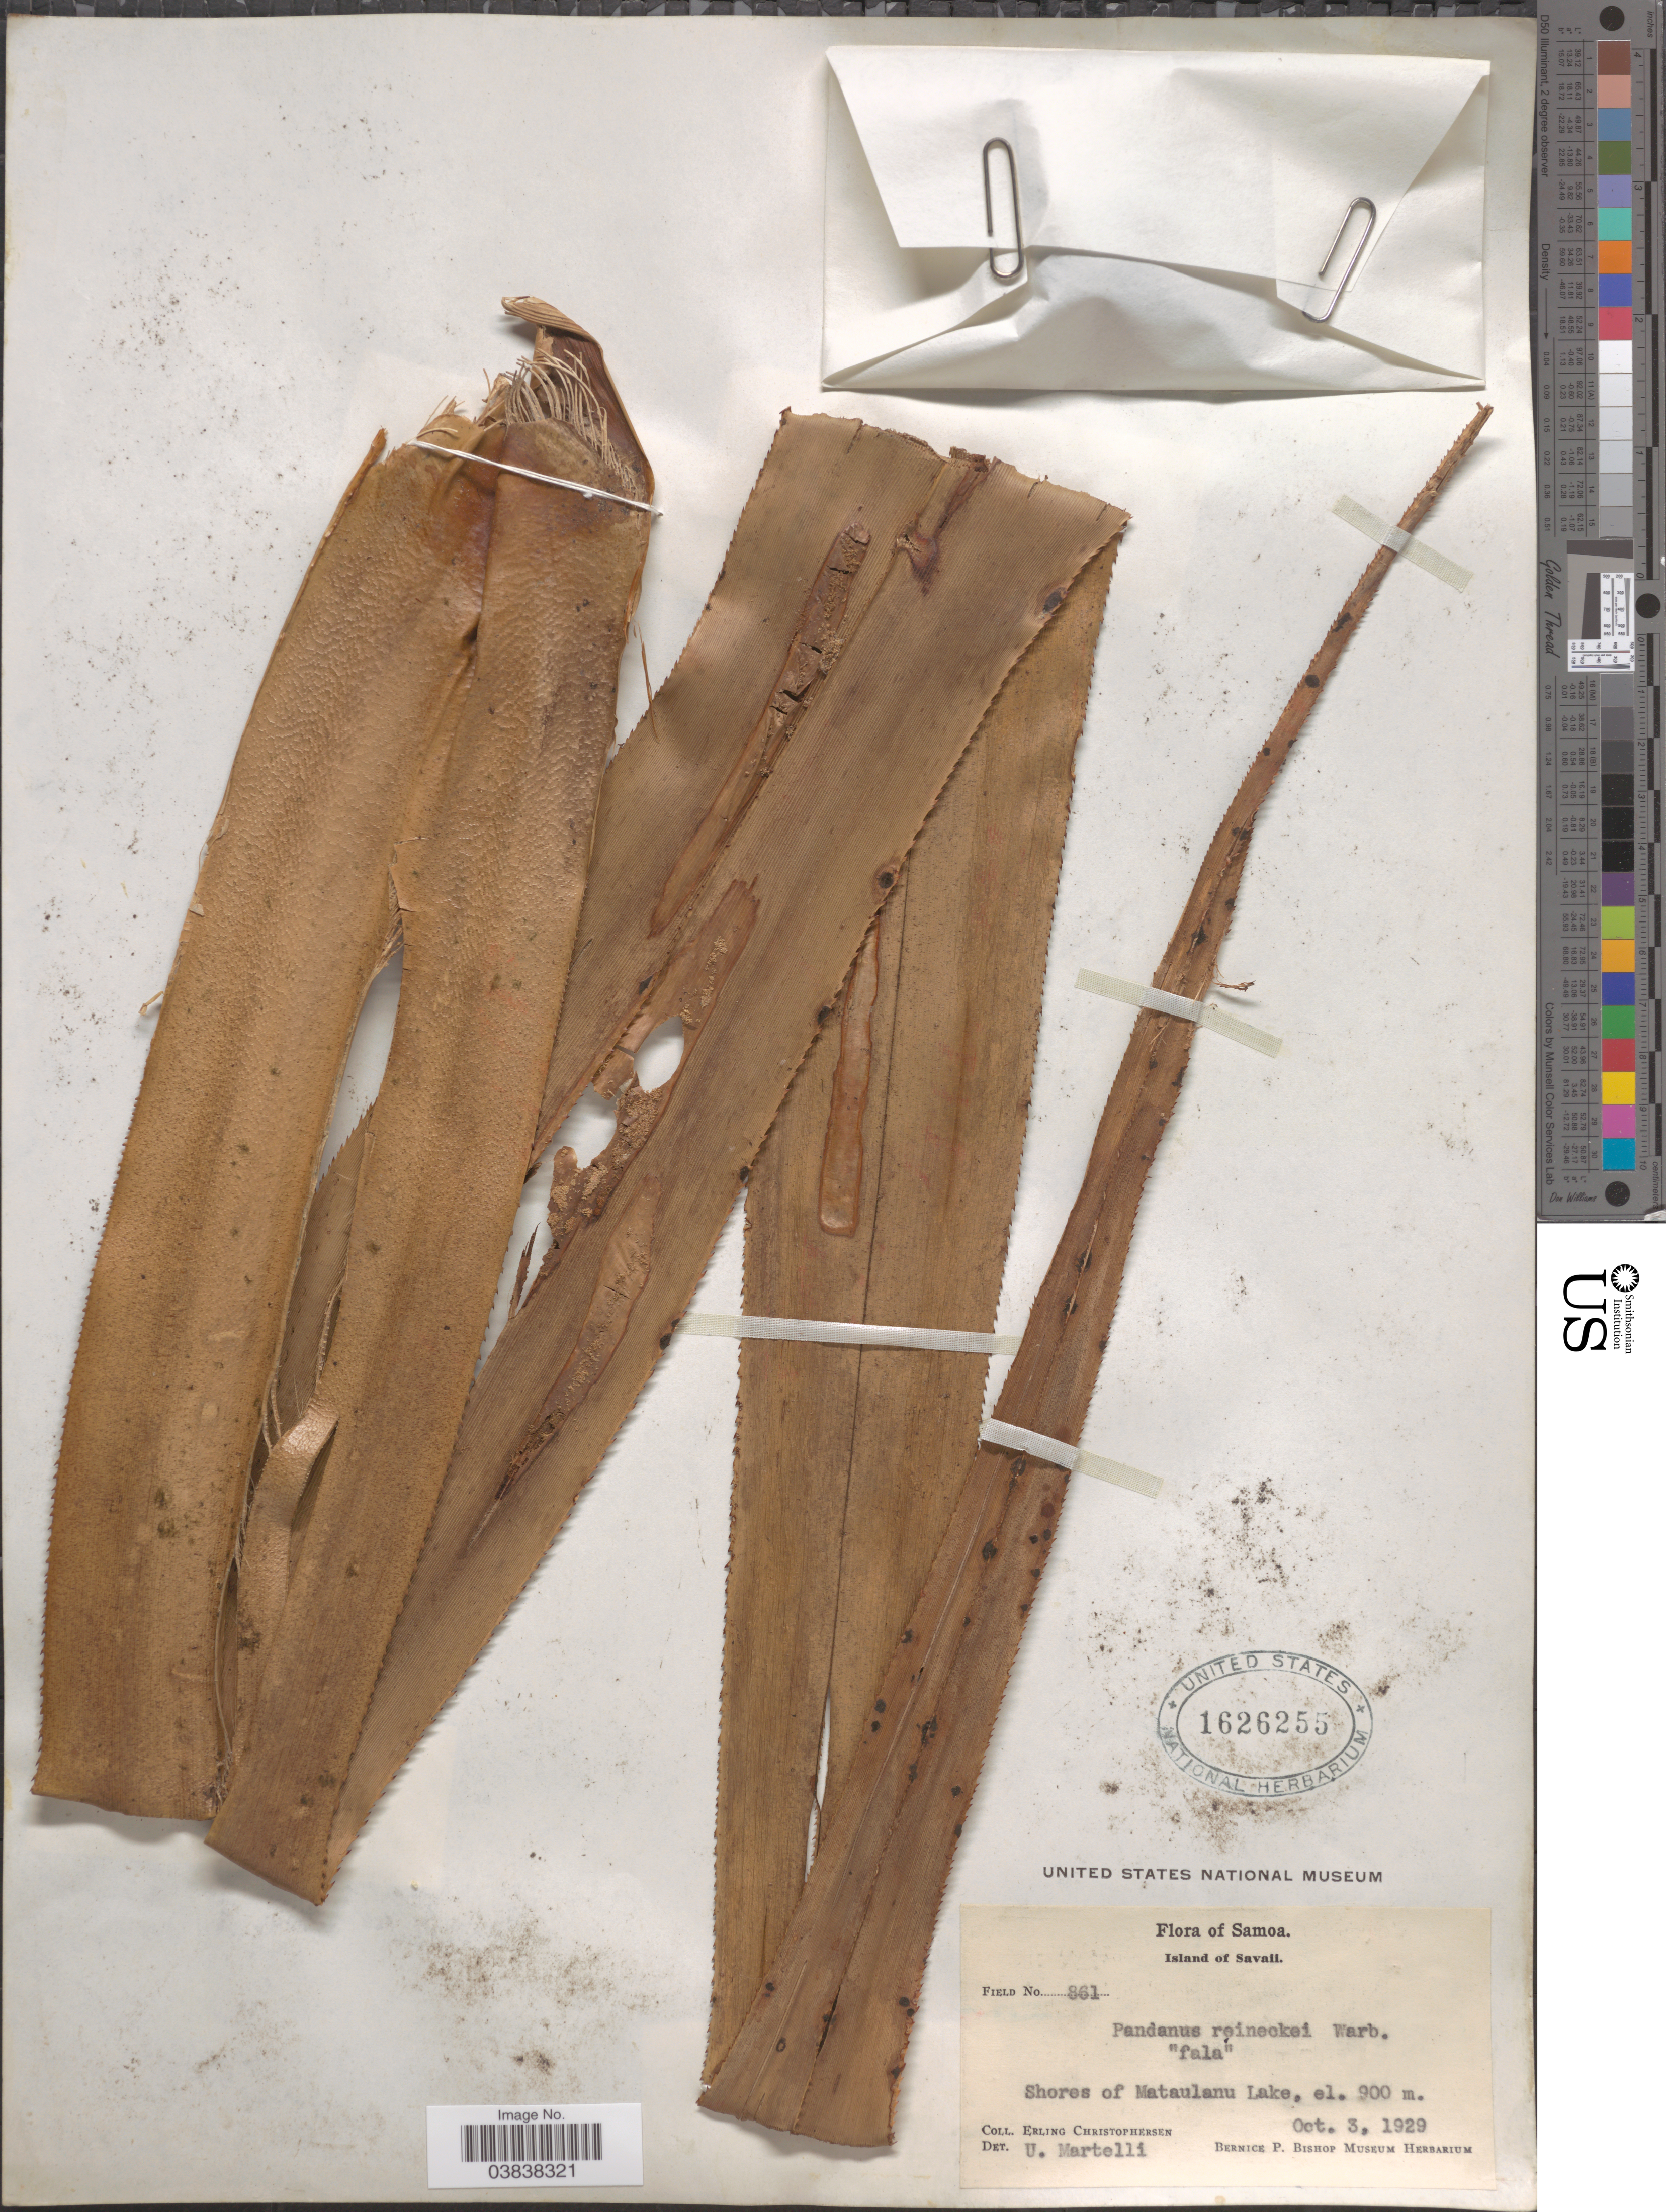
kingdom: Plantae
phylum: Tracheophyta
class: Liliopsida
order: Pandanales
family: Pandanaceae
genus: Pandanus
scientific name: Pandanus reineckei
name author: Warb.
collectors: E. Christophersen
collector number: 861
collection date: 1929-10-03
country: Samoa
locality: Samoa. Island of Savaii. Shores of Mataulanu Lake.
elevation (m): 900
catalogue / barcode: US 1626255